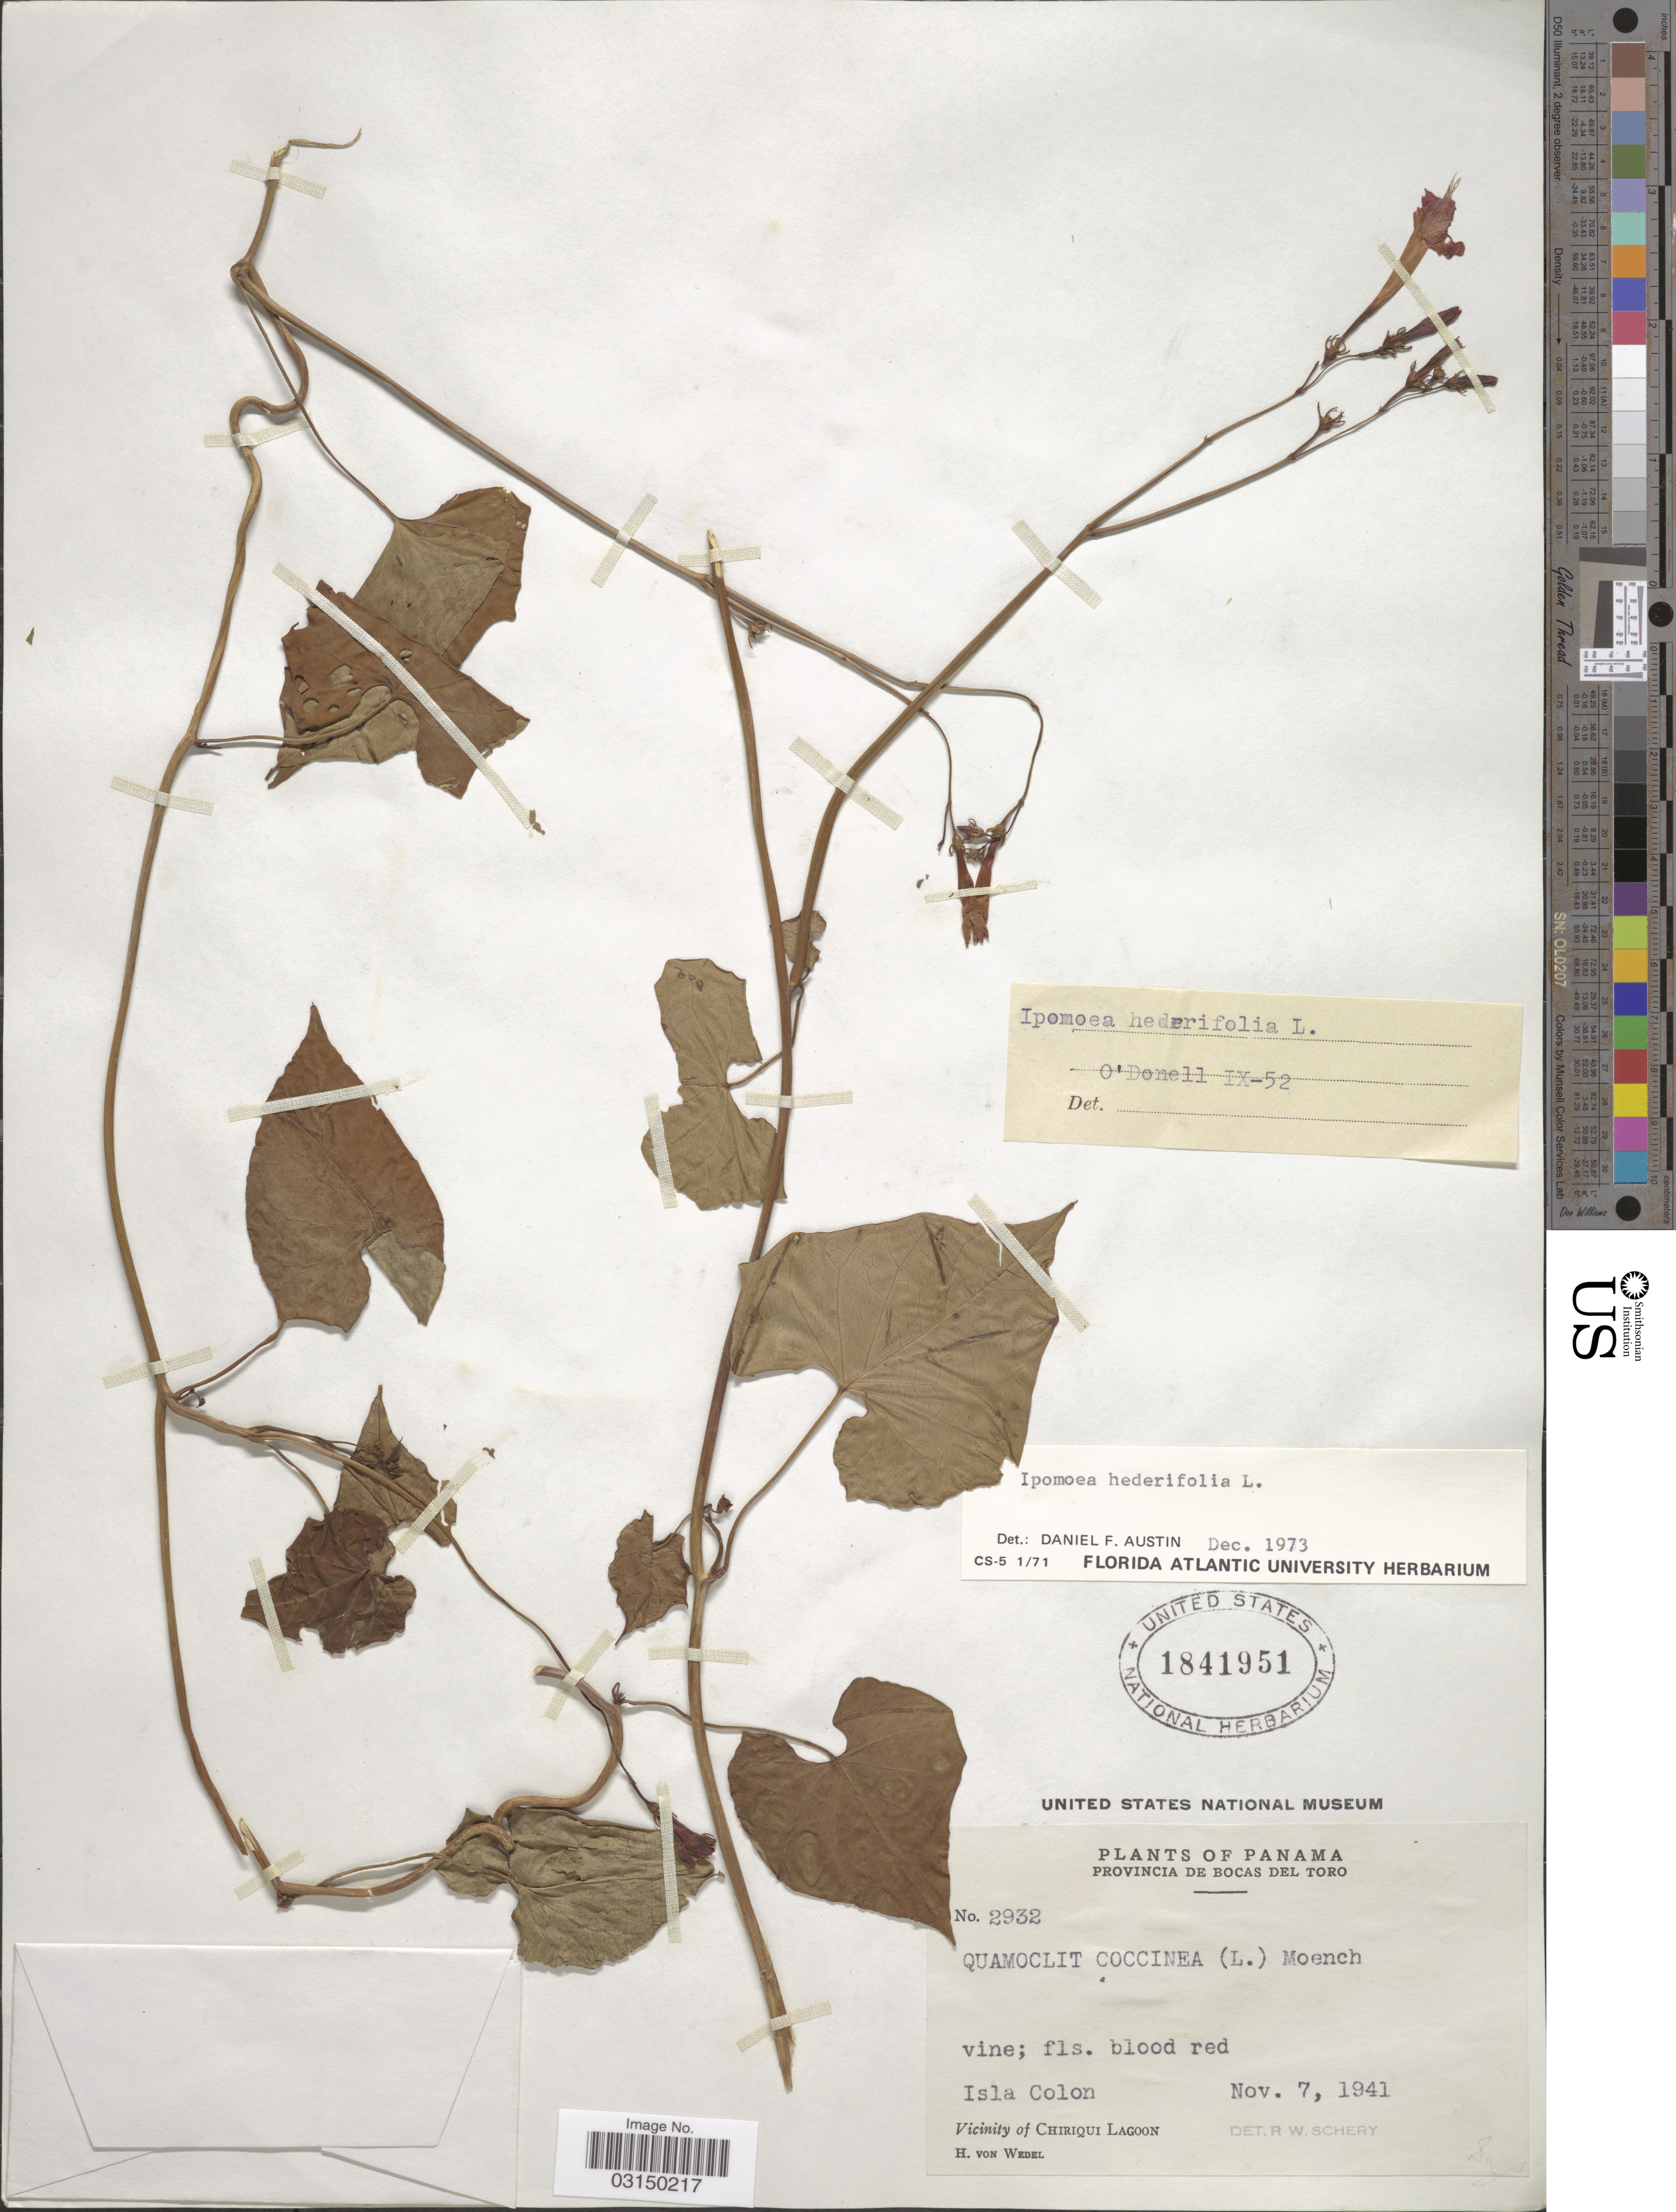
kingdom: Plantae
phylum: Tracheophyta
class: Magnoliopsida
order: Solanales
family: Convolvulaceae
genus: Ipomoea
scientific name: Ipomoea hederifolia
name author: L.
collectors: H. von Wedel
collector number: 2932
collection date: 1941-11-07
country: Panama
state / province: Bocas del Toro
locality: Isla Colon. Vicinity of Chiriqui Lagoon.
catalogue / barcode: US 1841951